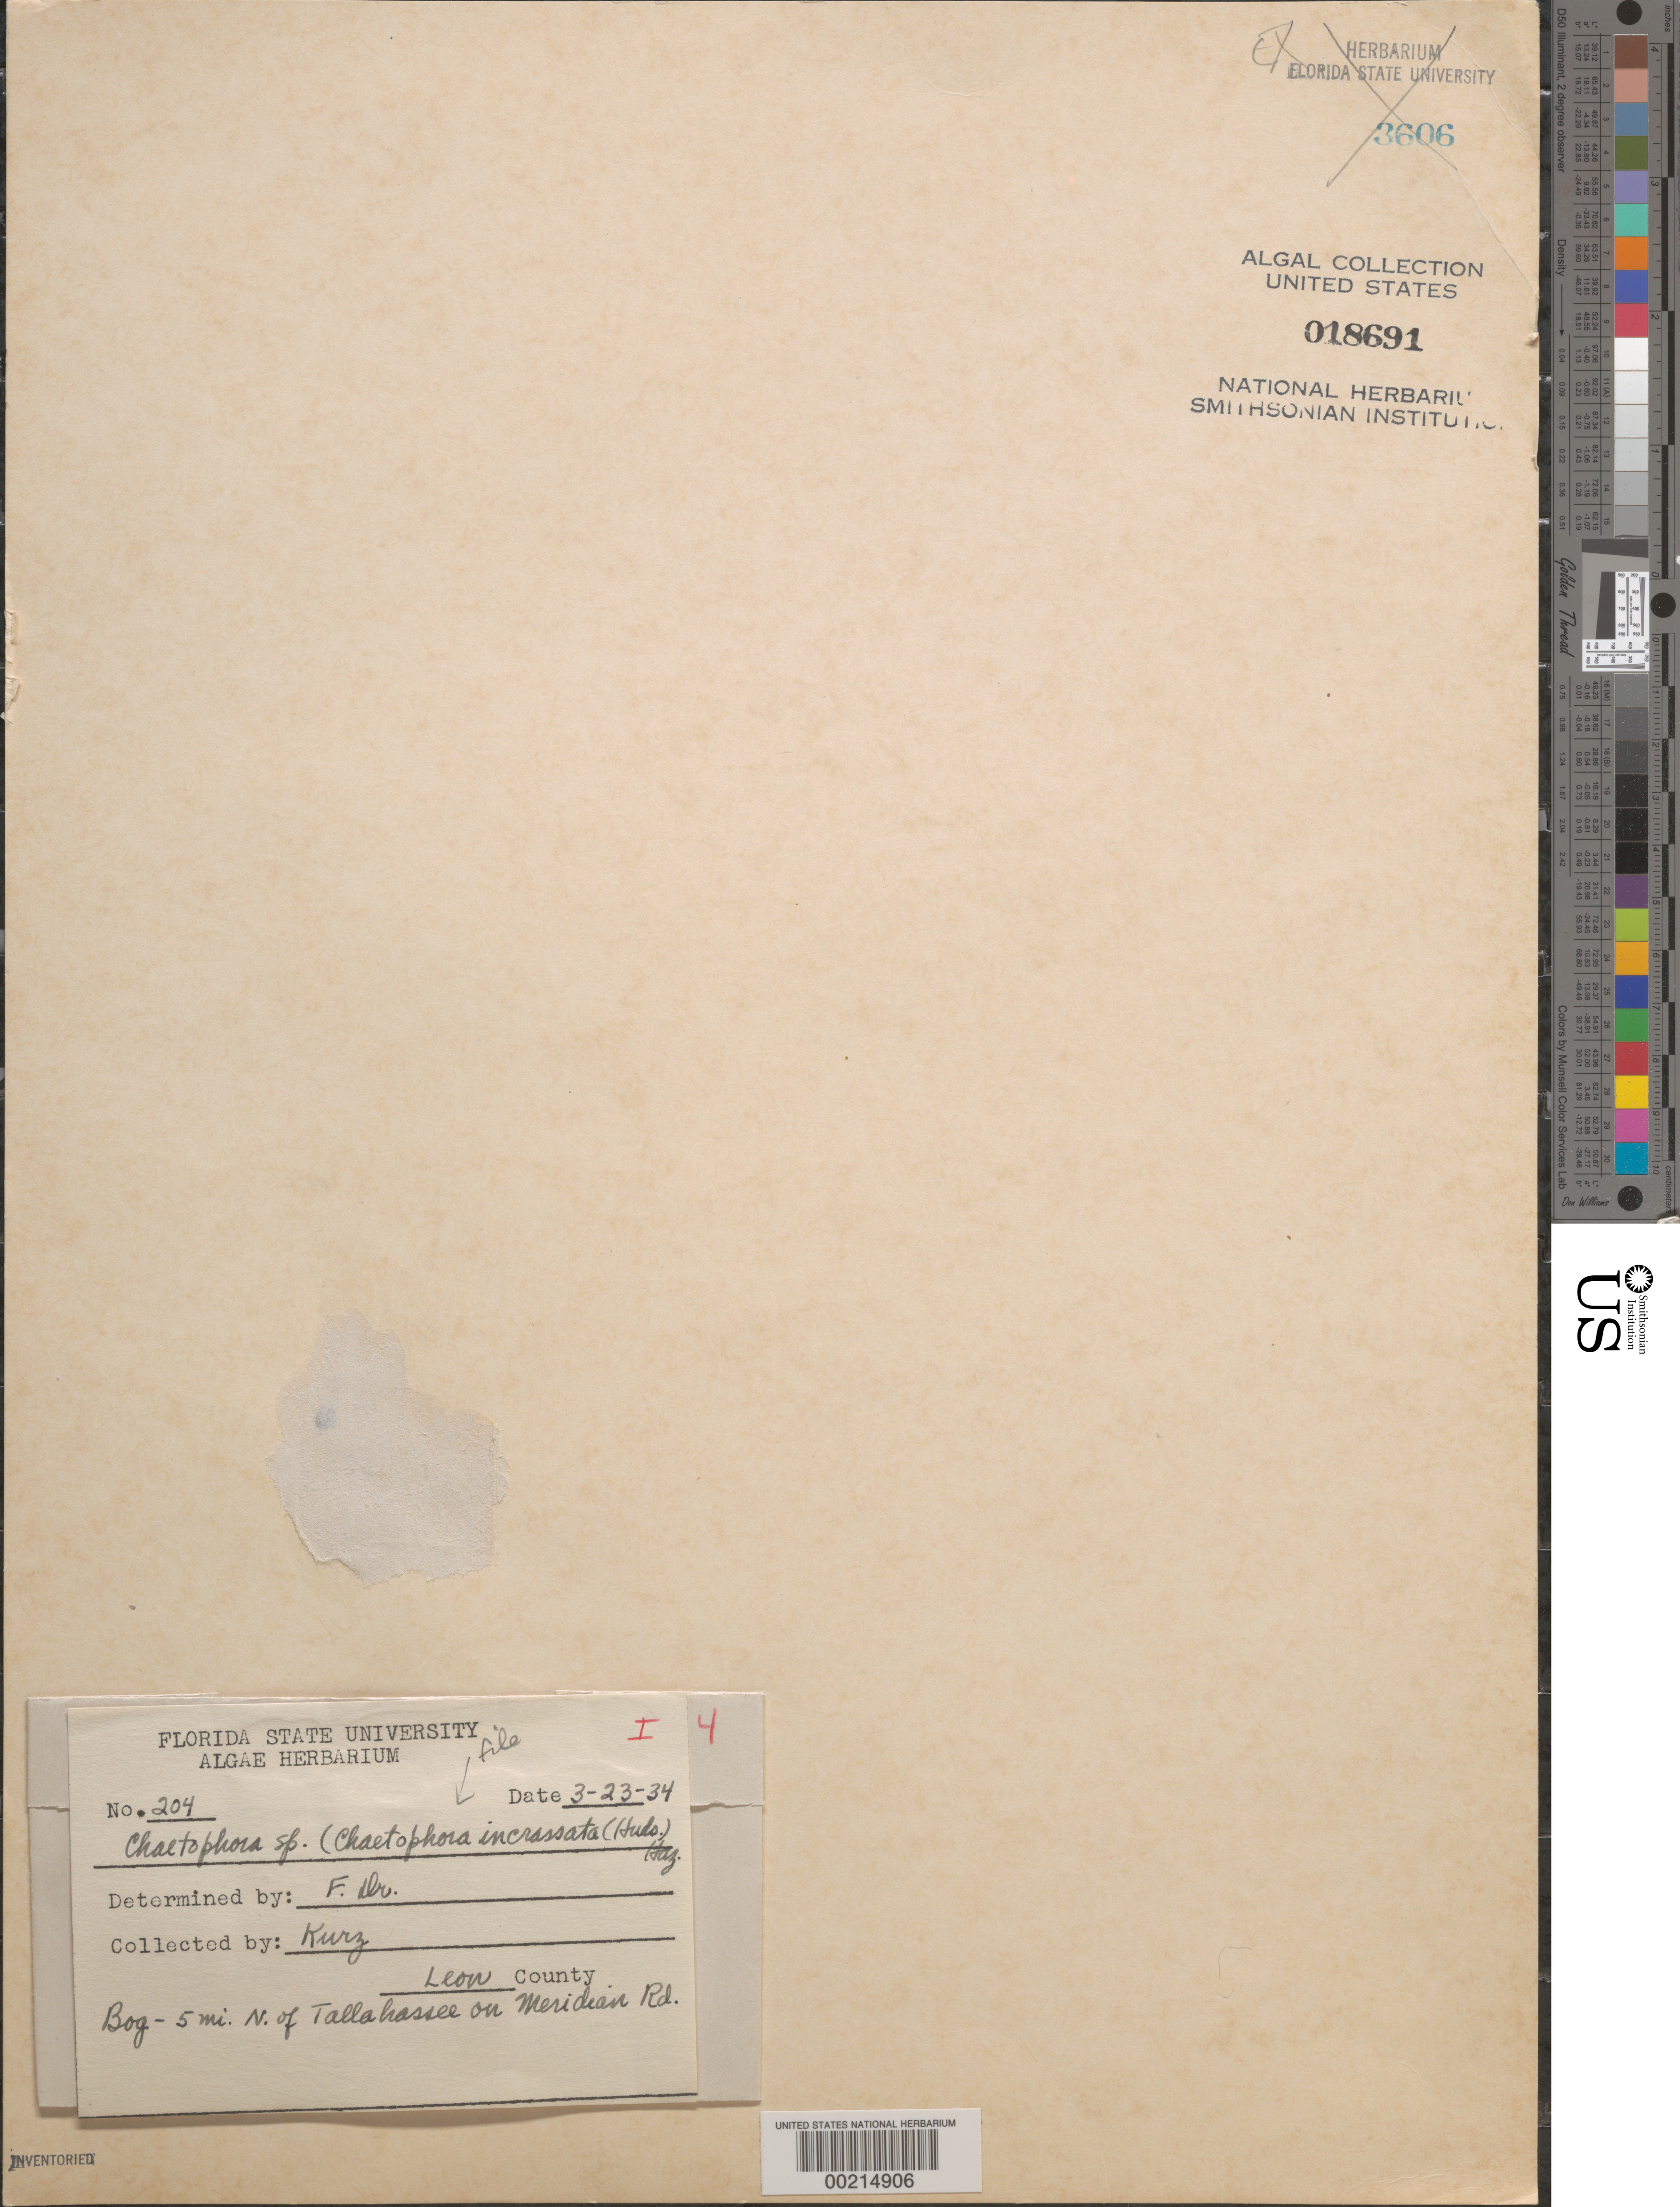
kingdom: Plantae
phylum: Tracheophyta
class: Magnoliopsida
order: Asterales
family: Asteraceae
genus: Chaetophora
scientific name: Chaetophora lobata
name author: Schrank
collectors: -- Kurz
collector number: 204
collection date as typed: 23 Mar 1934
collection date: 1934-03-23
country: United States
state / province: Florida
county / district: Leon County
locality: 5 miles north of Tallahassee on Meridian Road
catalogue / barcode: US 18691